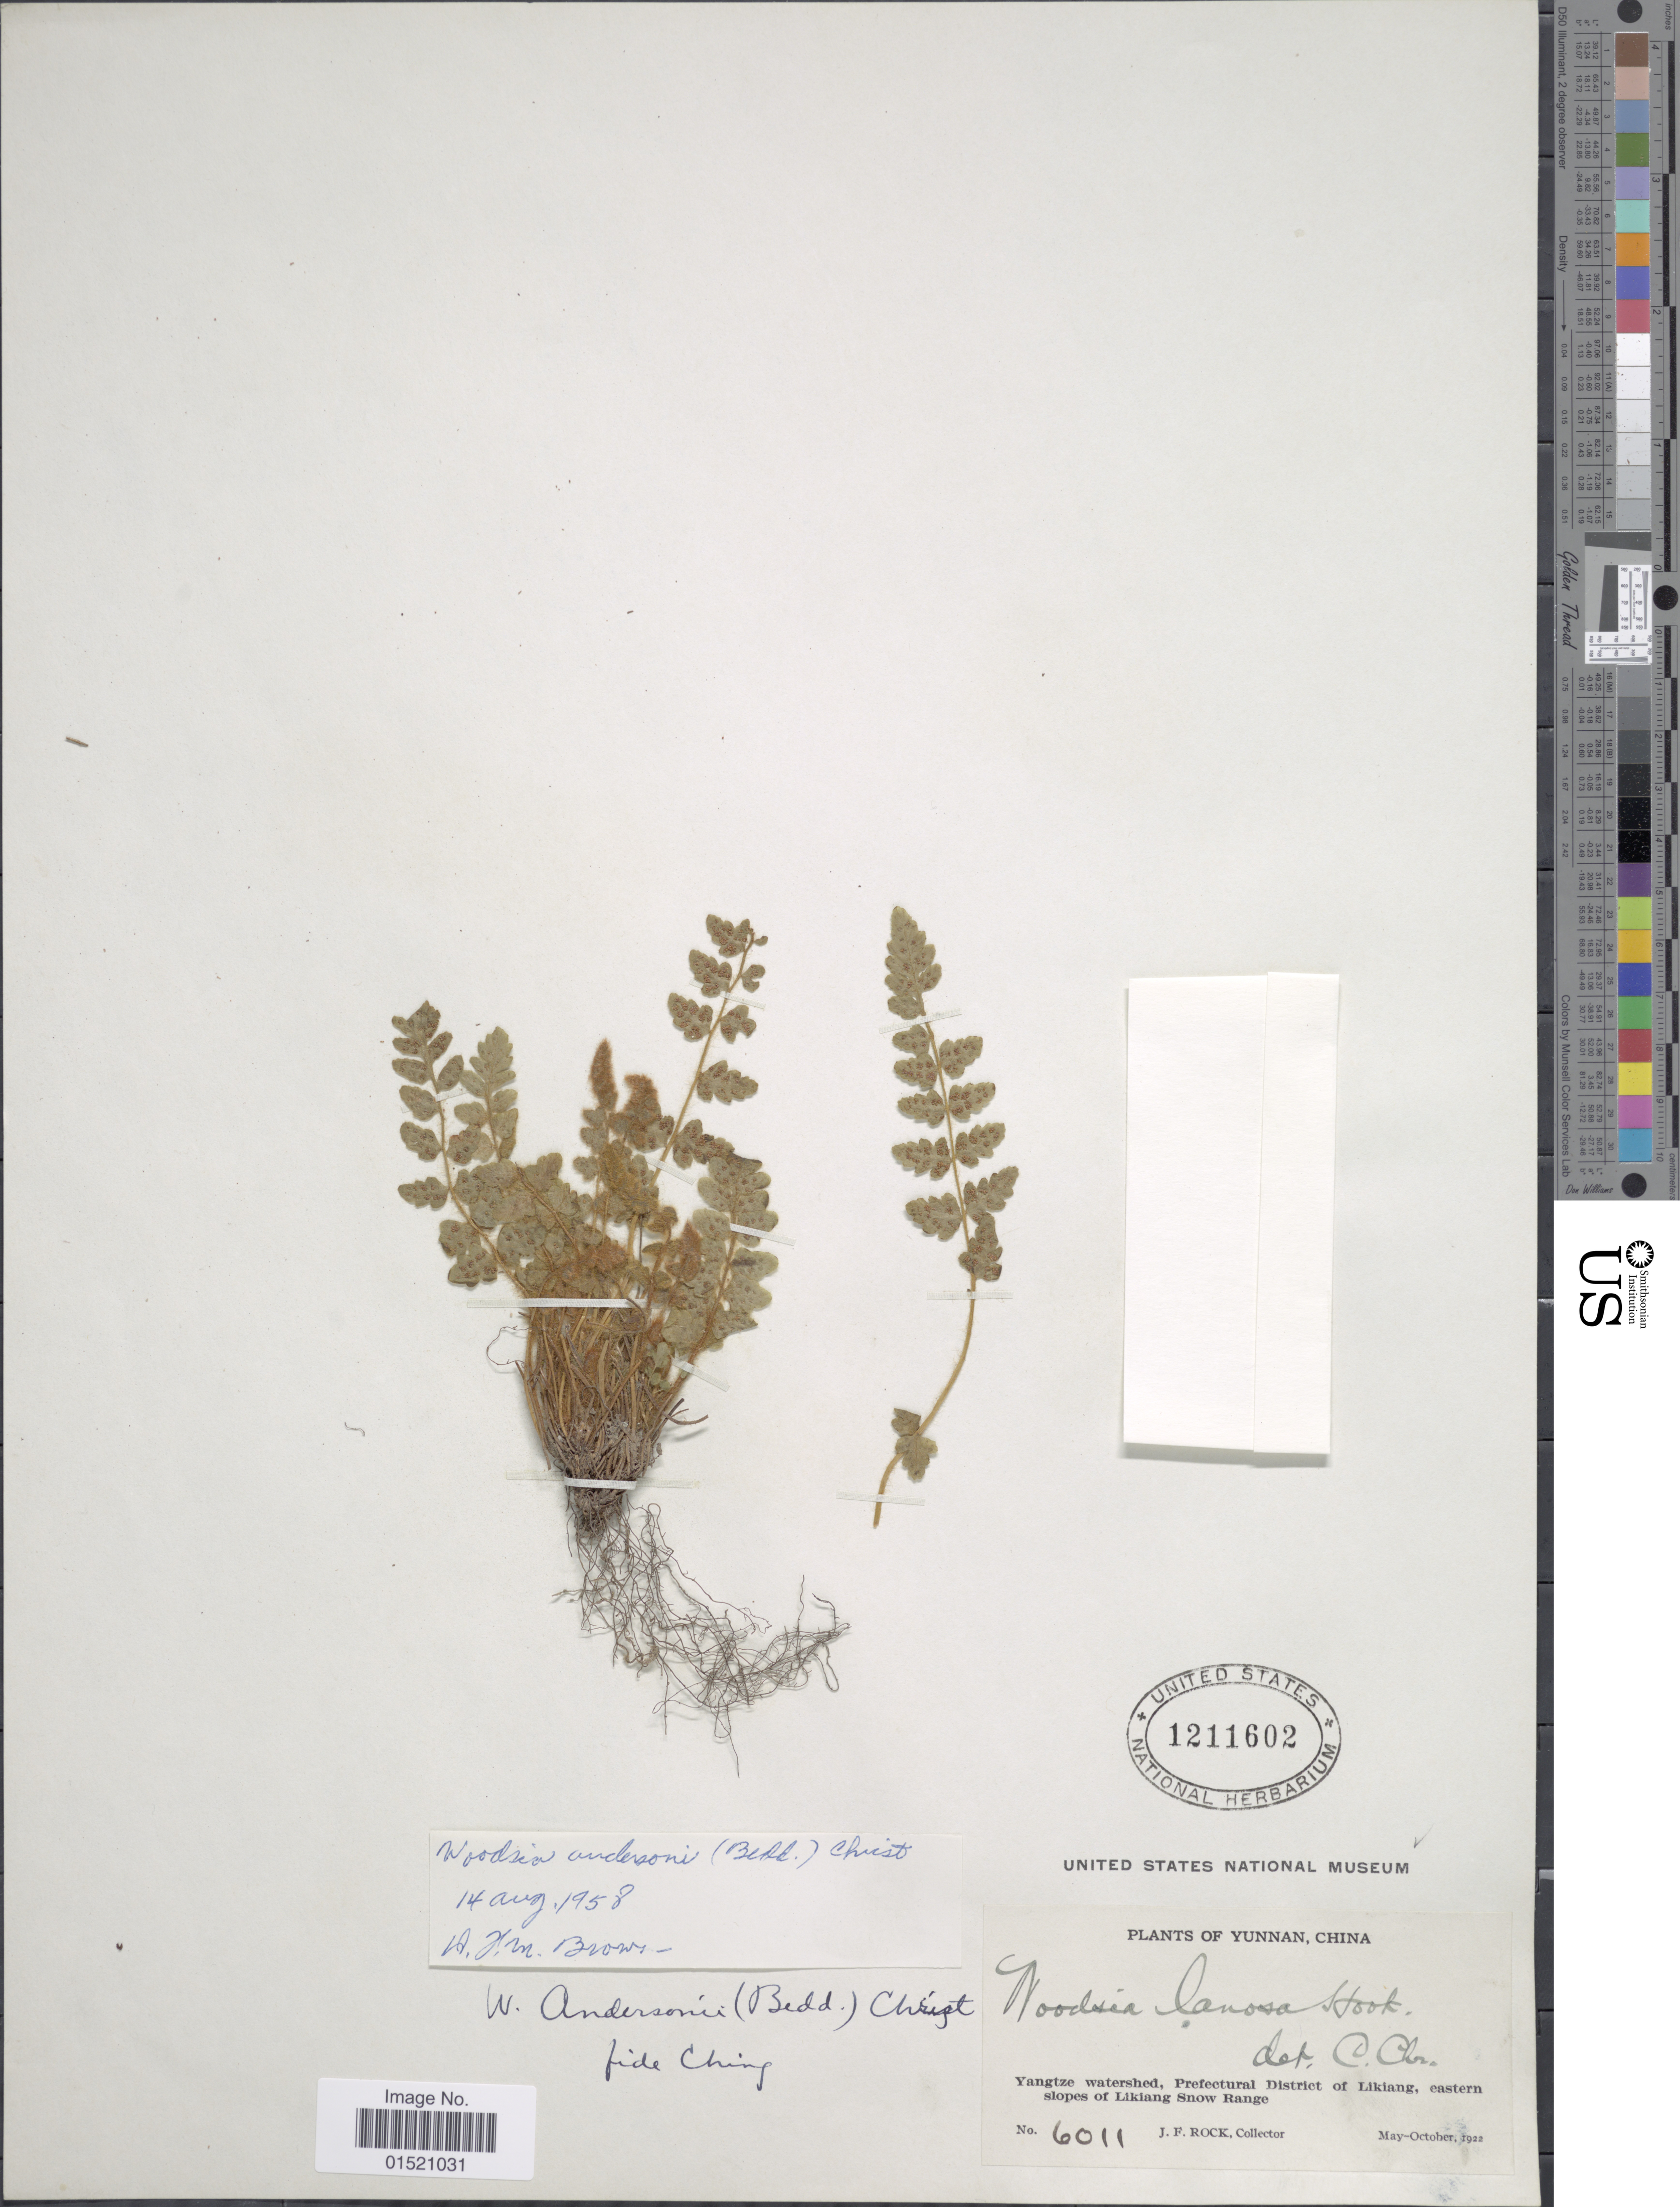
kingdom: Plantae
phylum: Tracheophyta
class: Polypodiopsida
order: Polypodiales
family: Woodsiaceae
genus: Woodsia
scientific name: Woodsia andersonii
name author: (Bedd.) Christ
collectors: J. Rock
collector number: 6011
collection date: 1922-05/1922-10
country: China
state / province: Yunnan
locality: Yangtze watershed, Prefectural District of Likiang, eastern slopes of Likiang Snow Range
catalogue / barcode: US 1211602